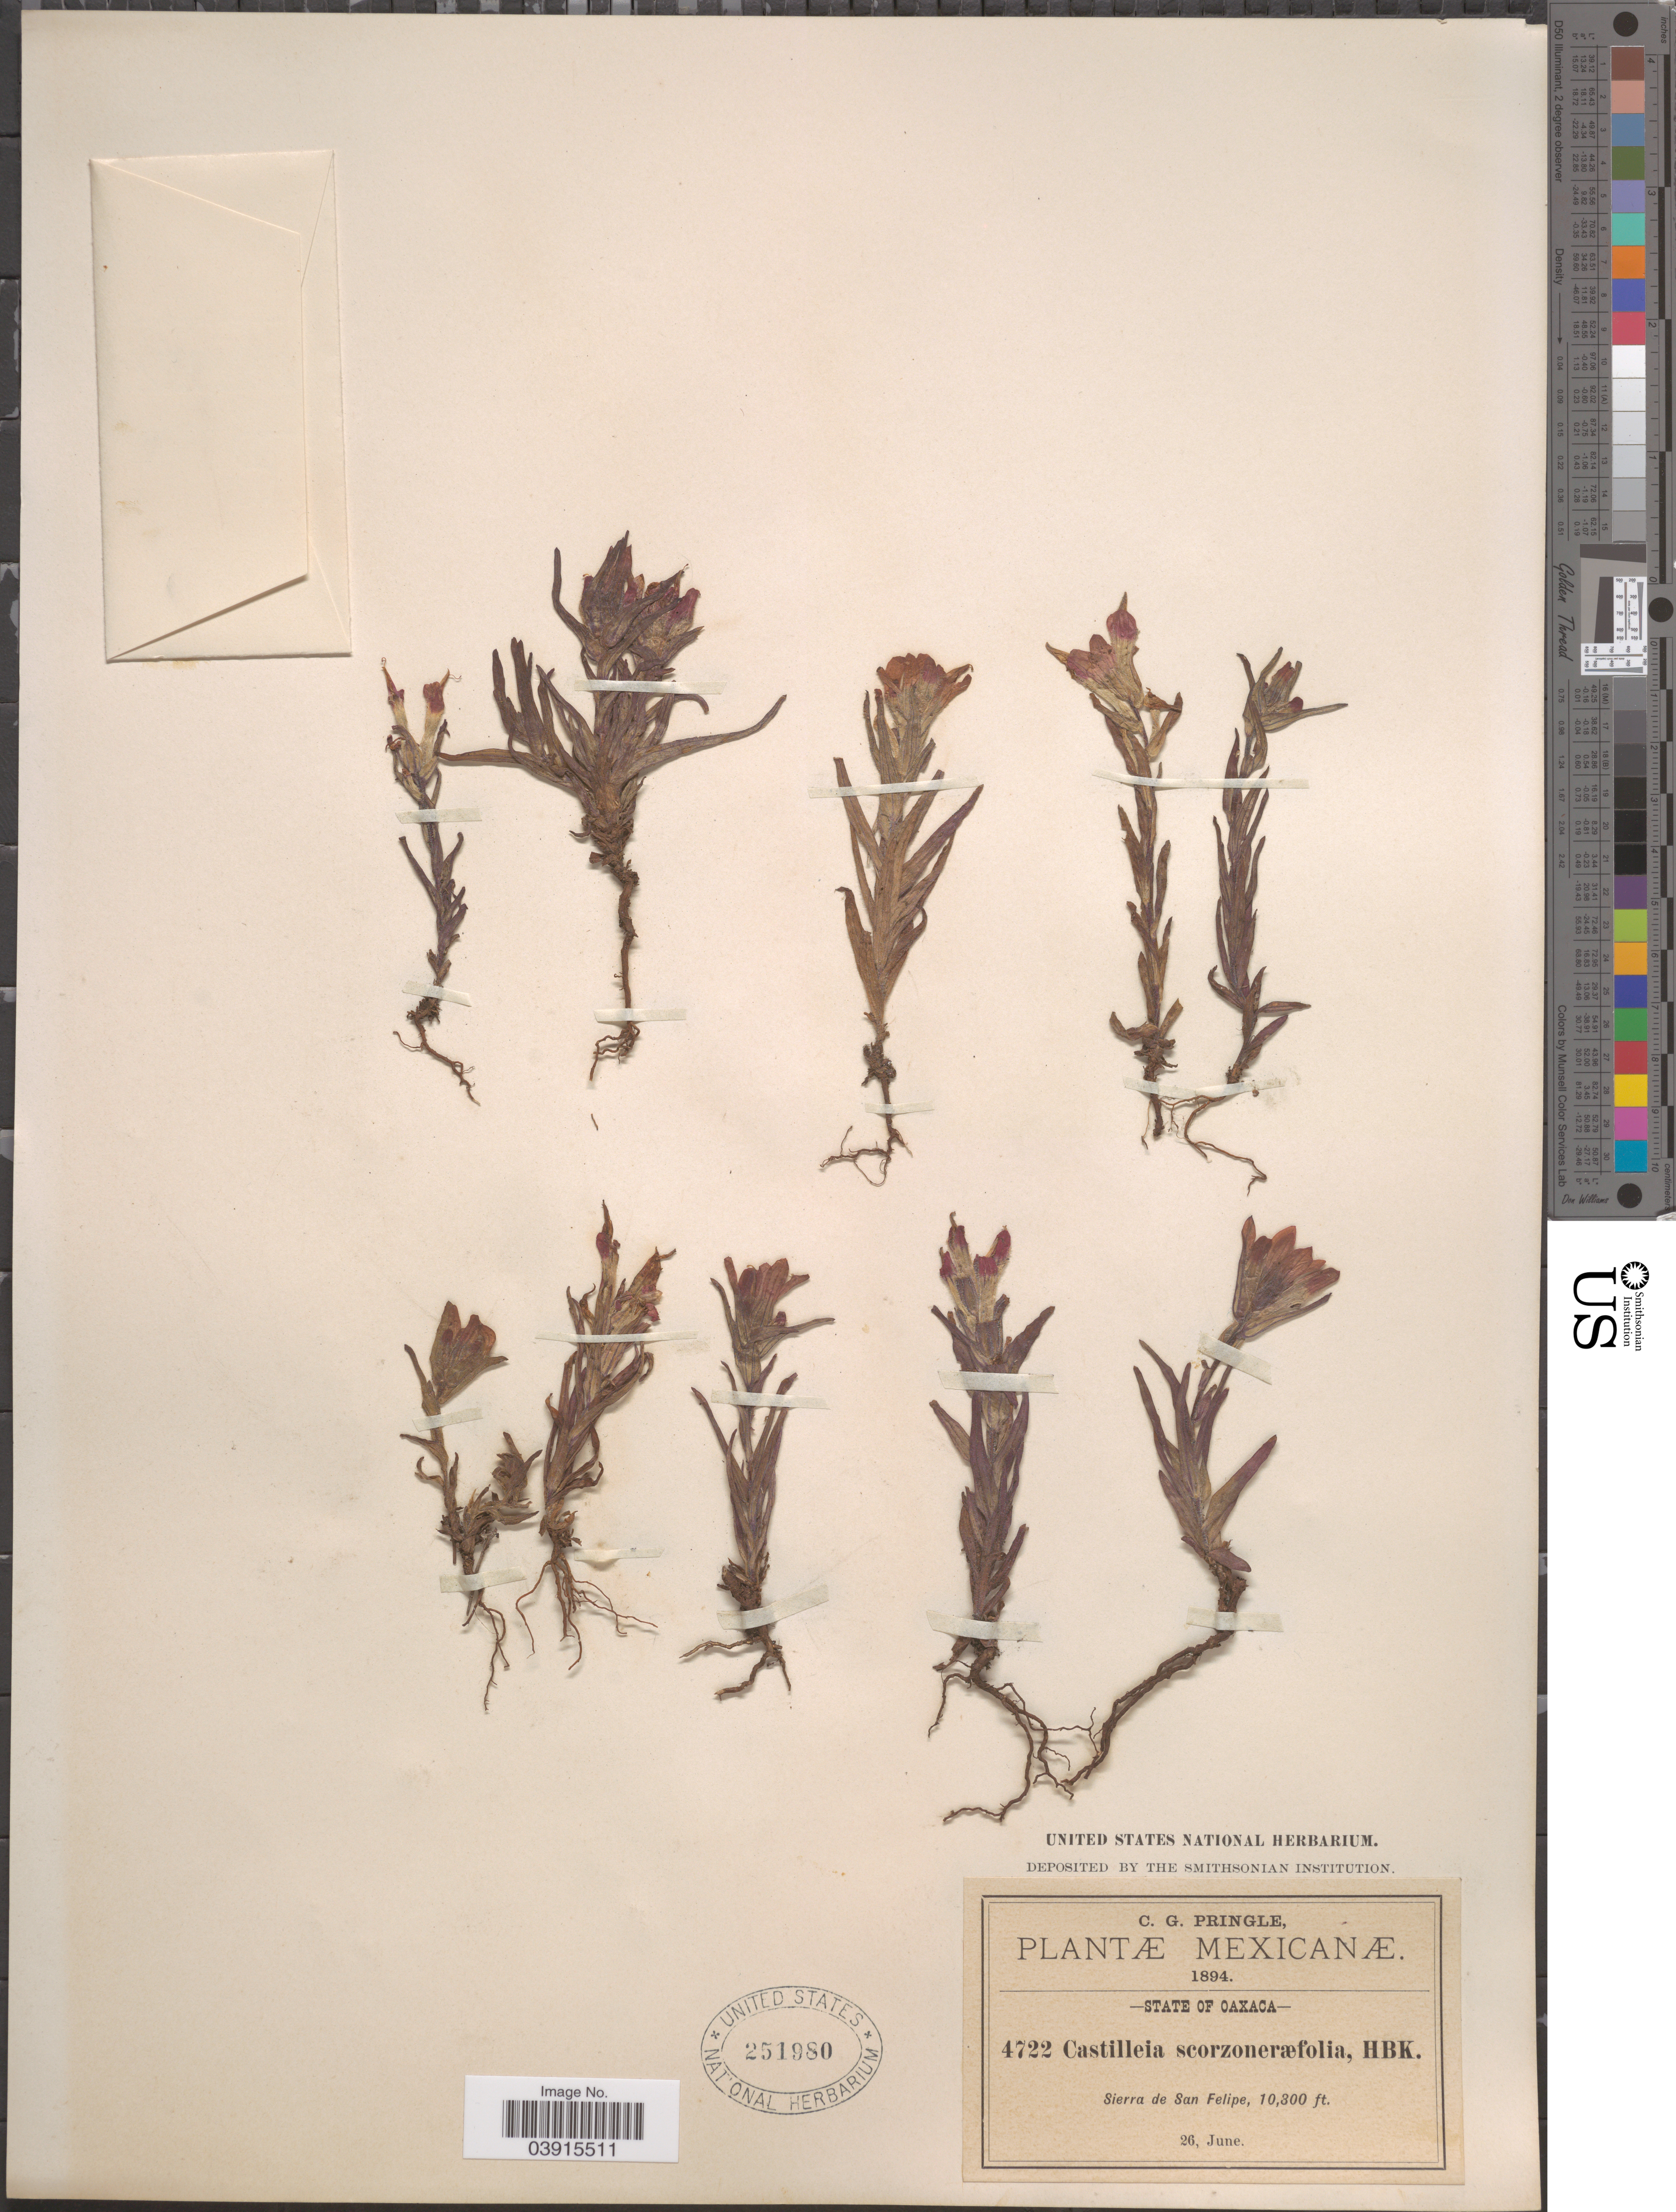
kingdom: Plantae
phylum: Tracheophyta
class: Magnoliopsida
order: Lamiales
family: Orobanchaceae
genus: Castilleja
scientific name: Castilleja subalpina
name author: Eastw.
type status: Possible Isotype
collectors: C. G. Pringle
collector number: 4722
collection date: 1894-06-26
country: Mexico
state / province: Oaxaca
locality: Sierra de San Felipe.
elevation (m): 3139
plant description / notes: This sheet (USNH 251980; barcode:03915511) is part of Pringle 4722, which includes the type material of Castilleja subalpina Eastw. However, as 4722 is a mixed gathering/collection, this sheet's (USNH 251980; barcode:0391551) status as type material needs to be determined.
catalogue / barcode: US 251980